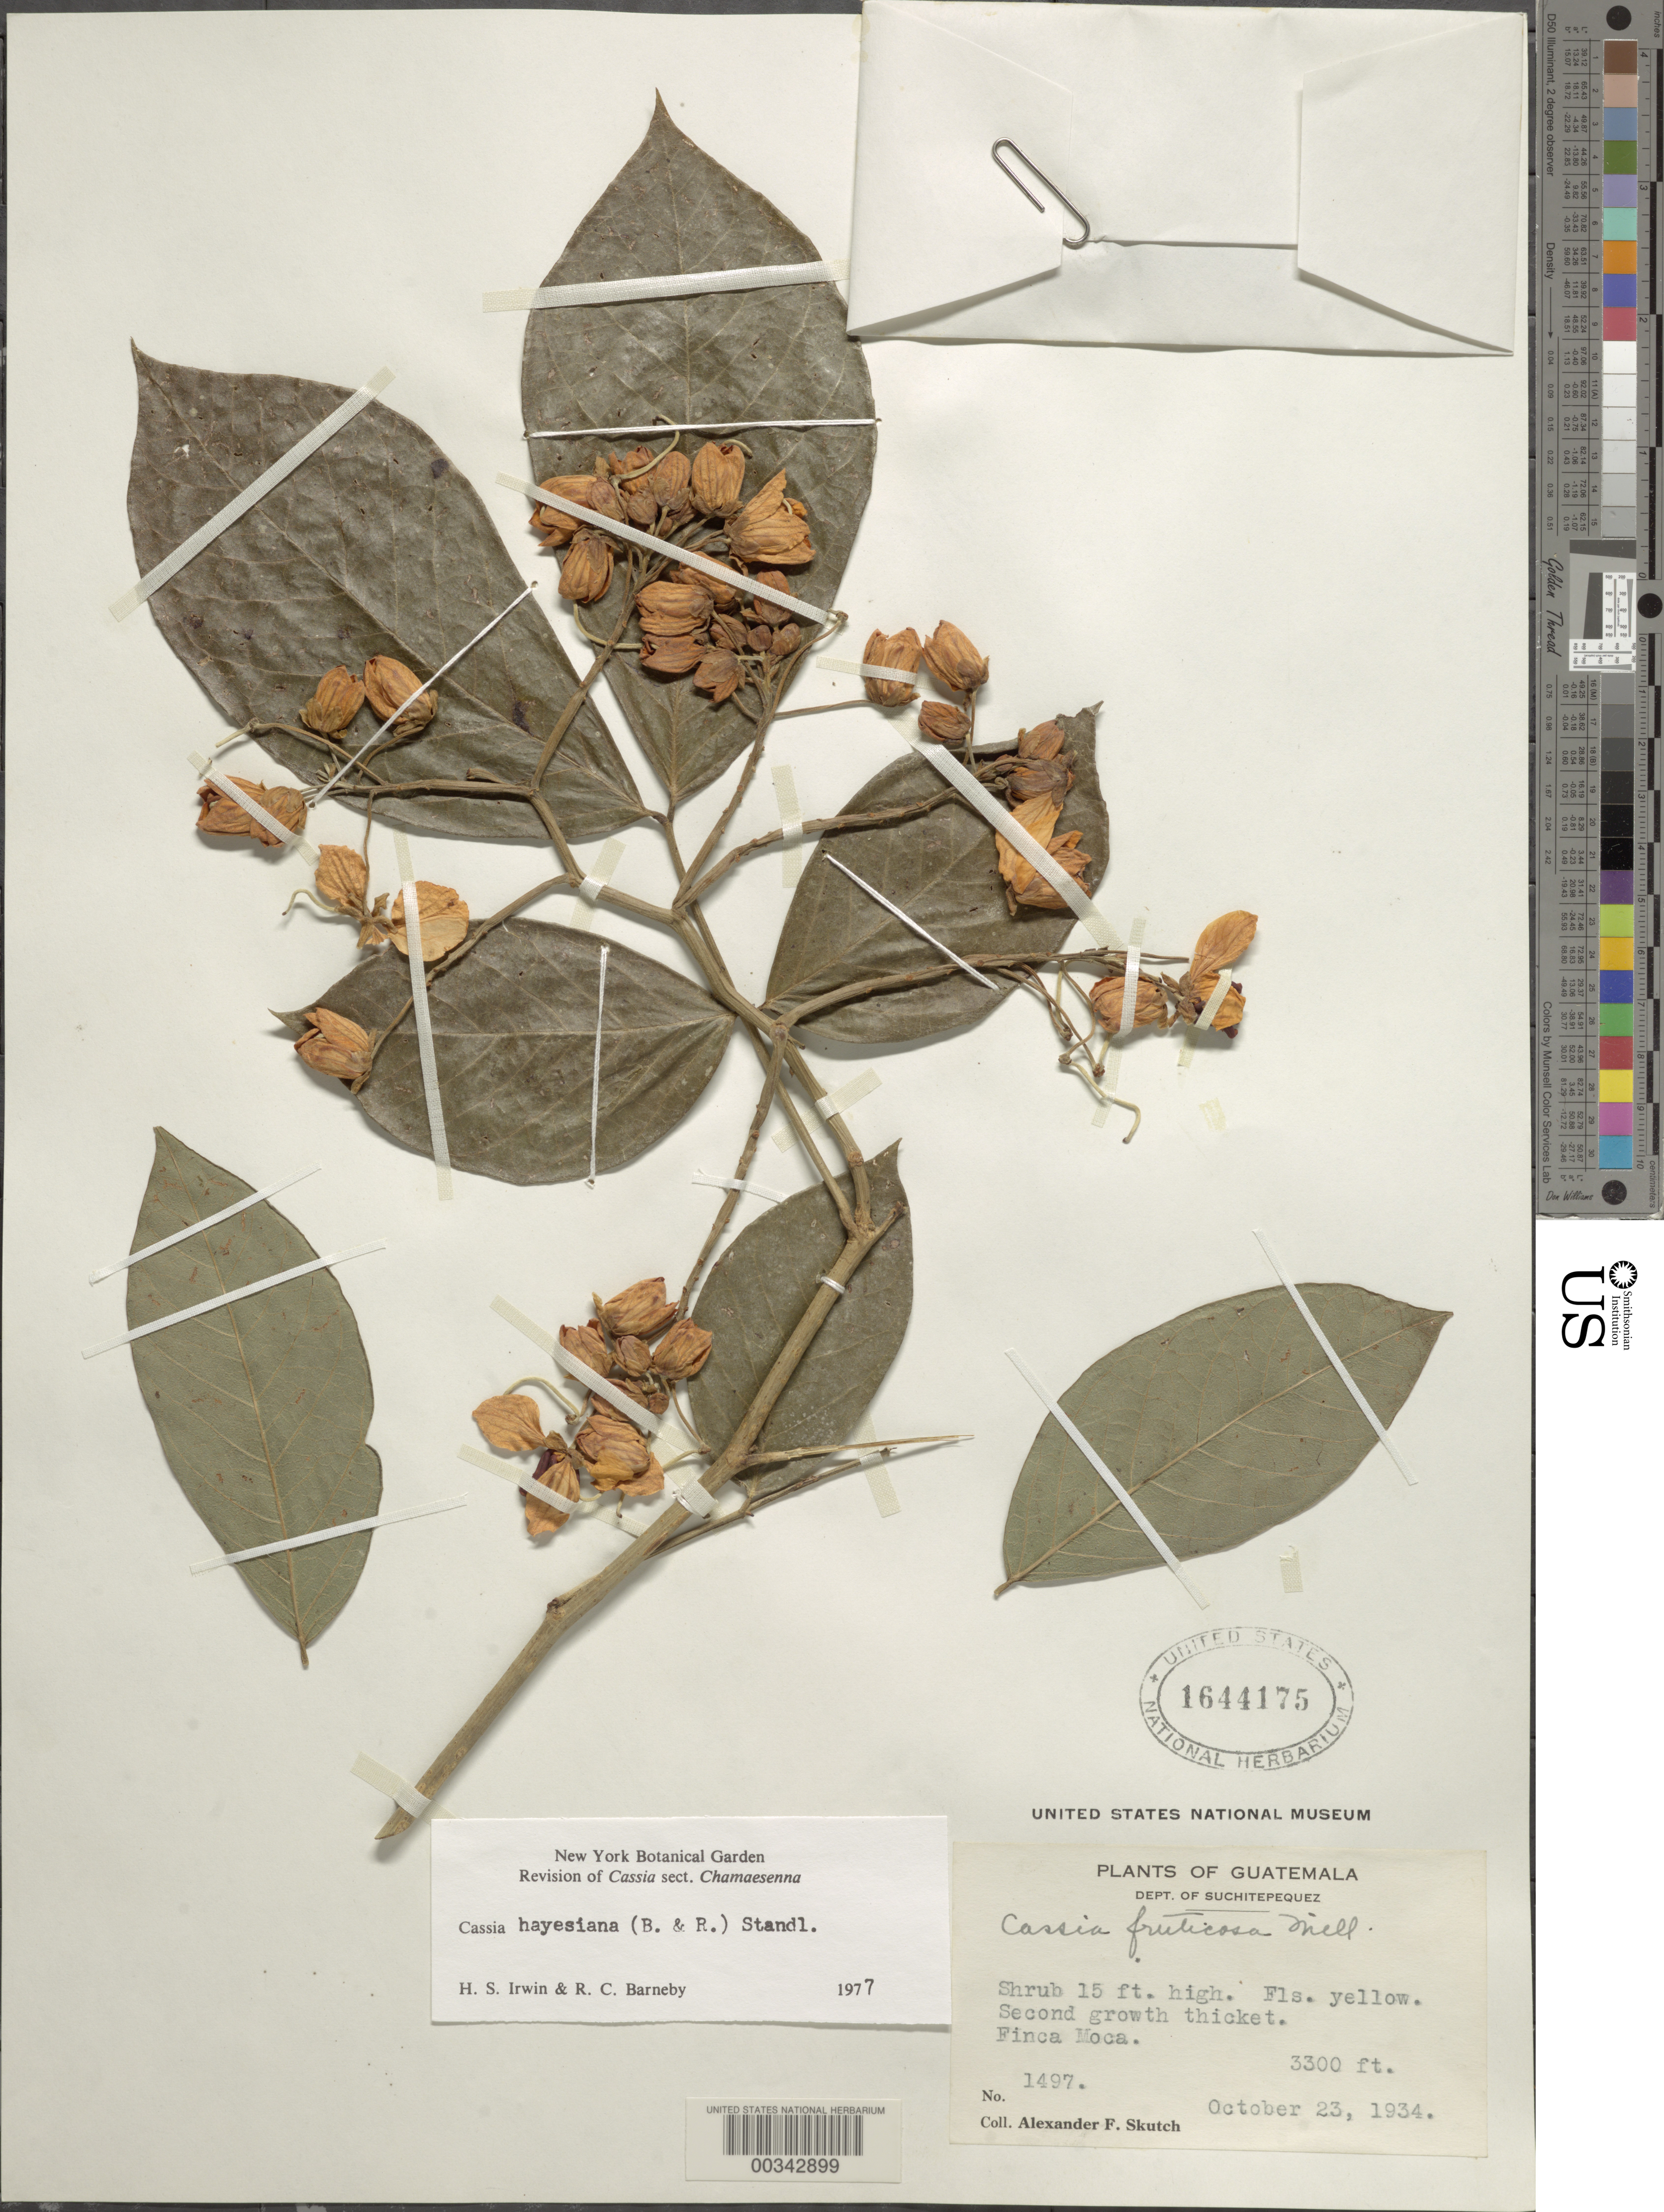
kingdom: Plantae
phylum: Tracheophyta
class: Magnoliopsida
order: Fabales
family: Fabaceae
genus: Senna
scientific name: Senna hayesiana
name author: (Britton & Rose) H.S. Irwin & Barneby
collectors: A. F. Skutch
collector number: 1497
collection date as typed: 23 Oct 1934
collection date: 1934-10-23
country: Guatemala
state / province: Suchitepéquez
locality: Finca Moca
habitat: Second growth thicket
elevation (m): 1006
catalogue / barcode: US 1644175